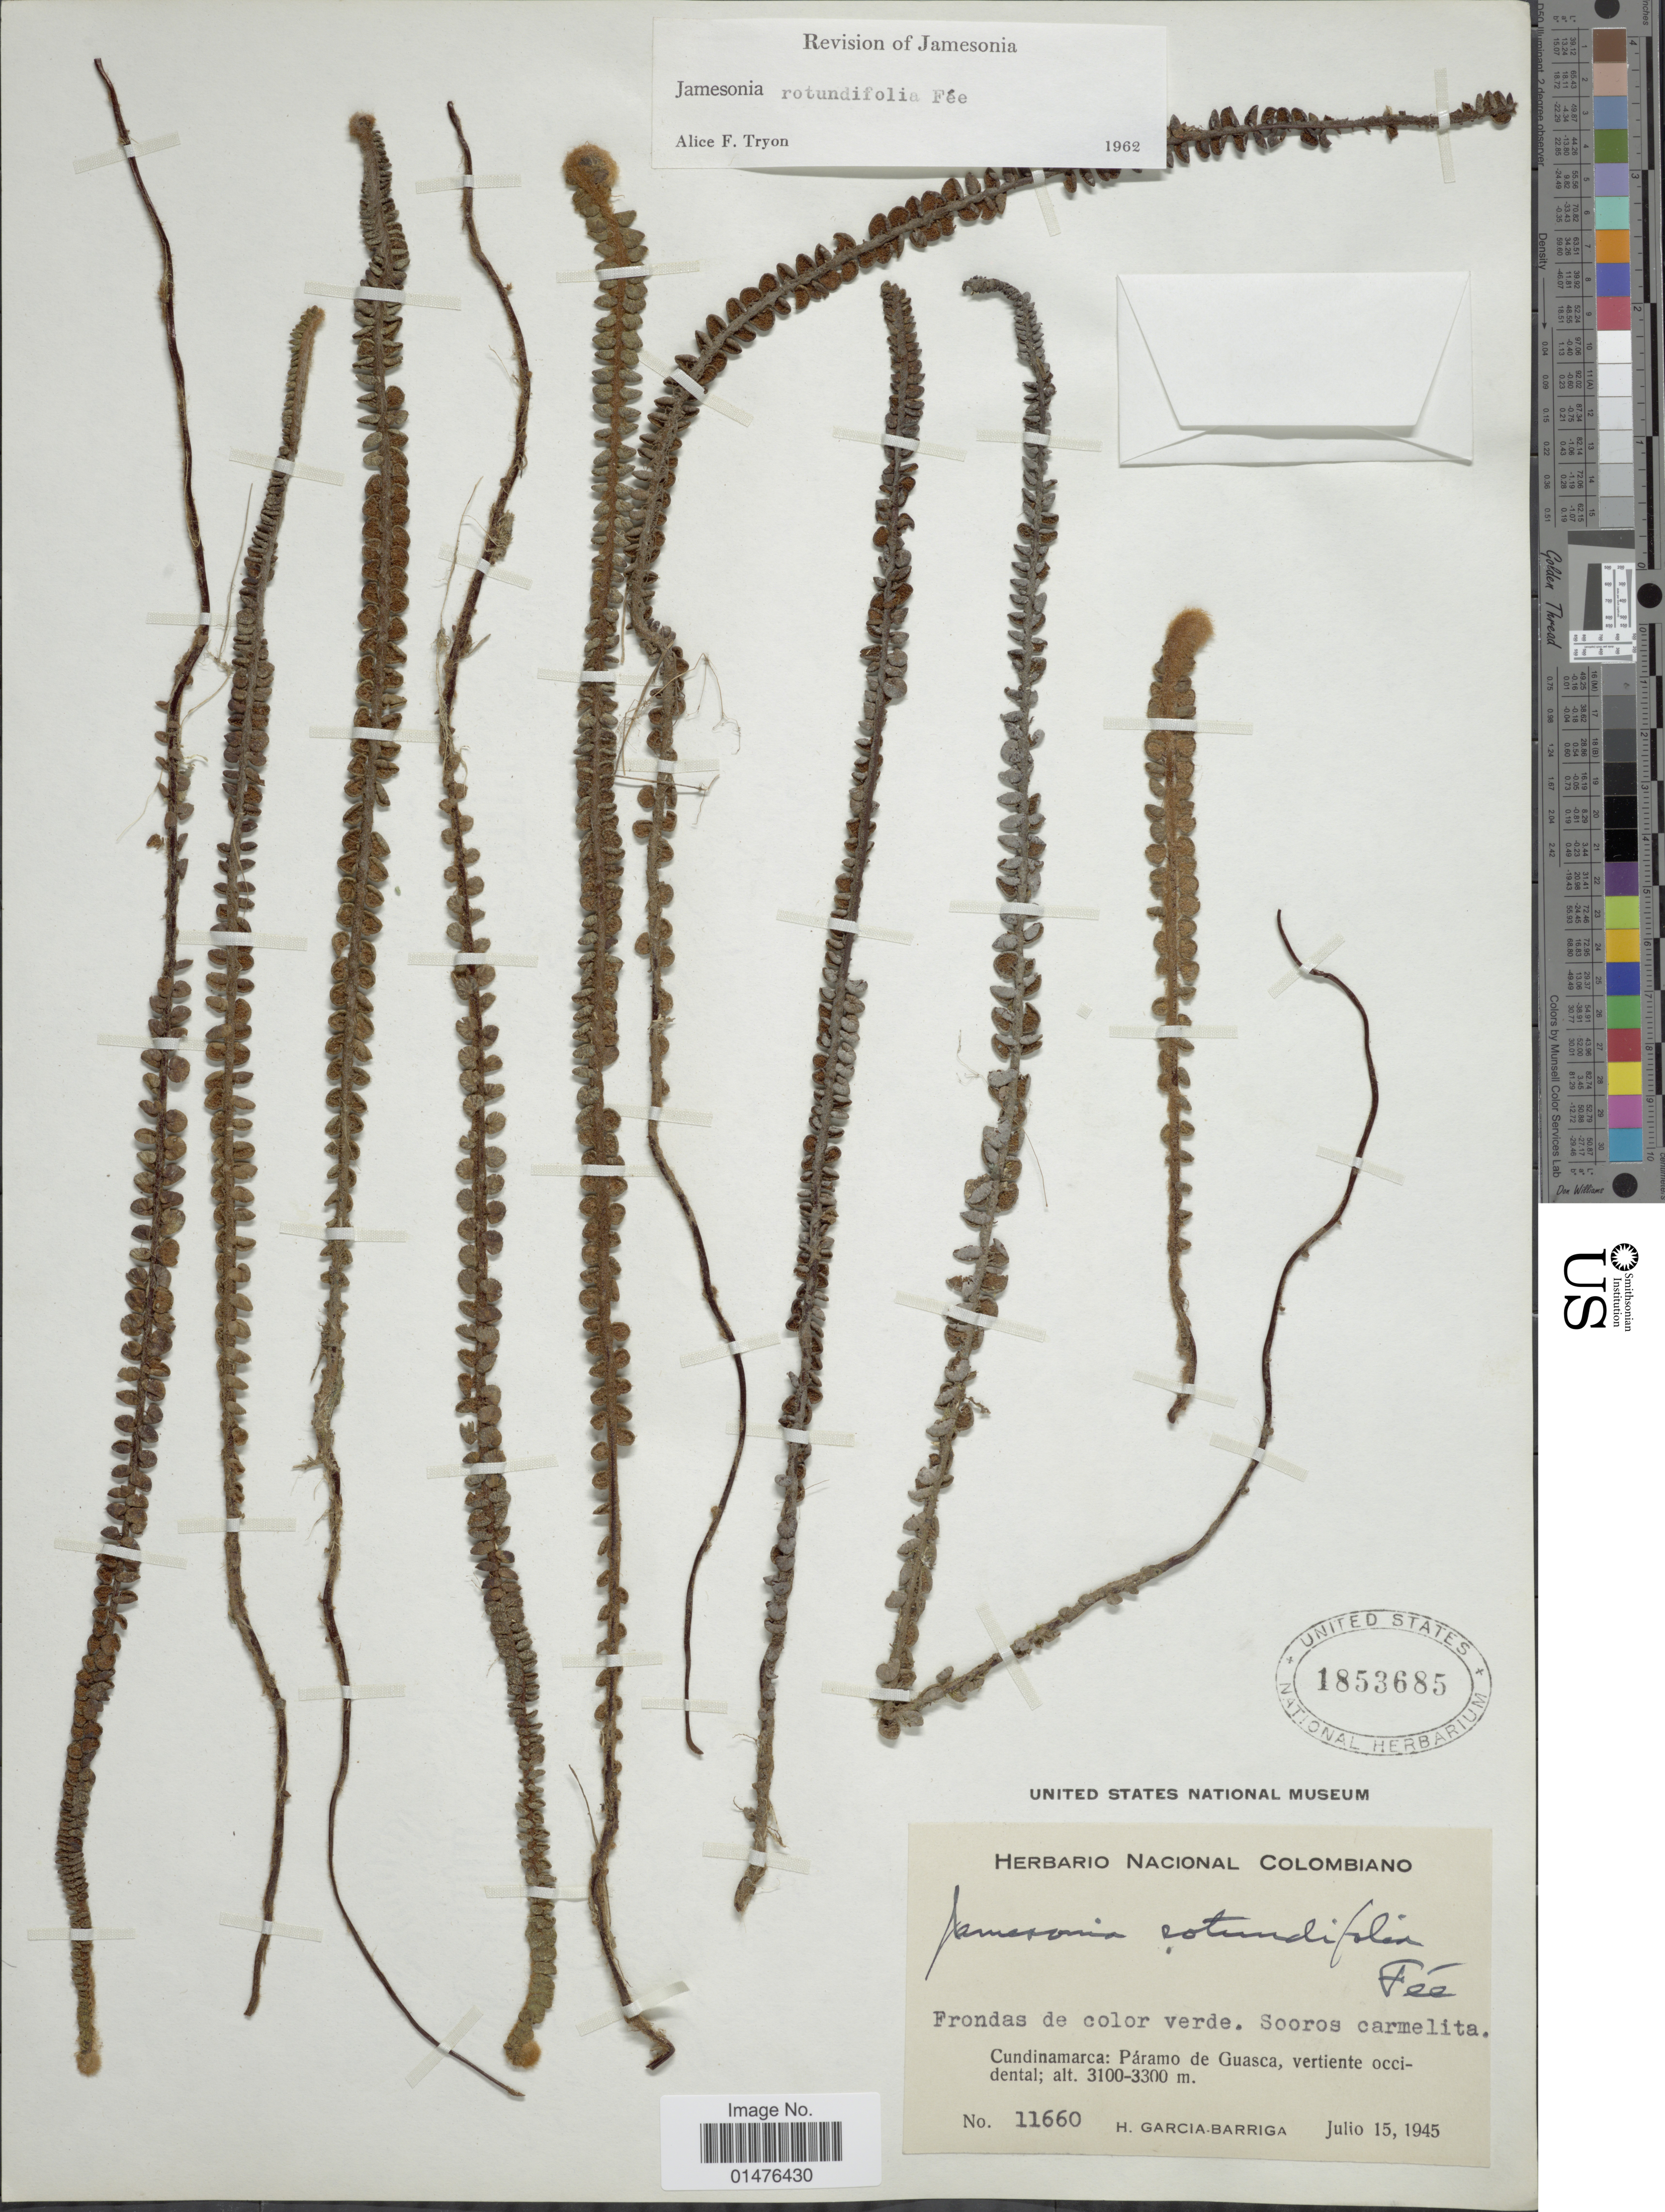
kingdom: Plantae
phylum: Tracheophyta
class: Polypodiopsida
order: Polypodiales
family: Pteridaceae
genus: Jamesonia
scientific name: Jamesonia rotundifolia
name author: Fée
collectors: H. García Barriga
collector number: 11660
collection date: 1945-07-15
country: Colombia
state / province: Cundinamarca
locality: Páramo de Guasca, vertiente occidental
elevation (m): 3100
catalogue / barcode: US 1853685